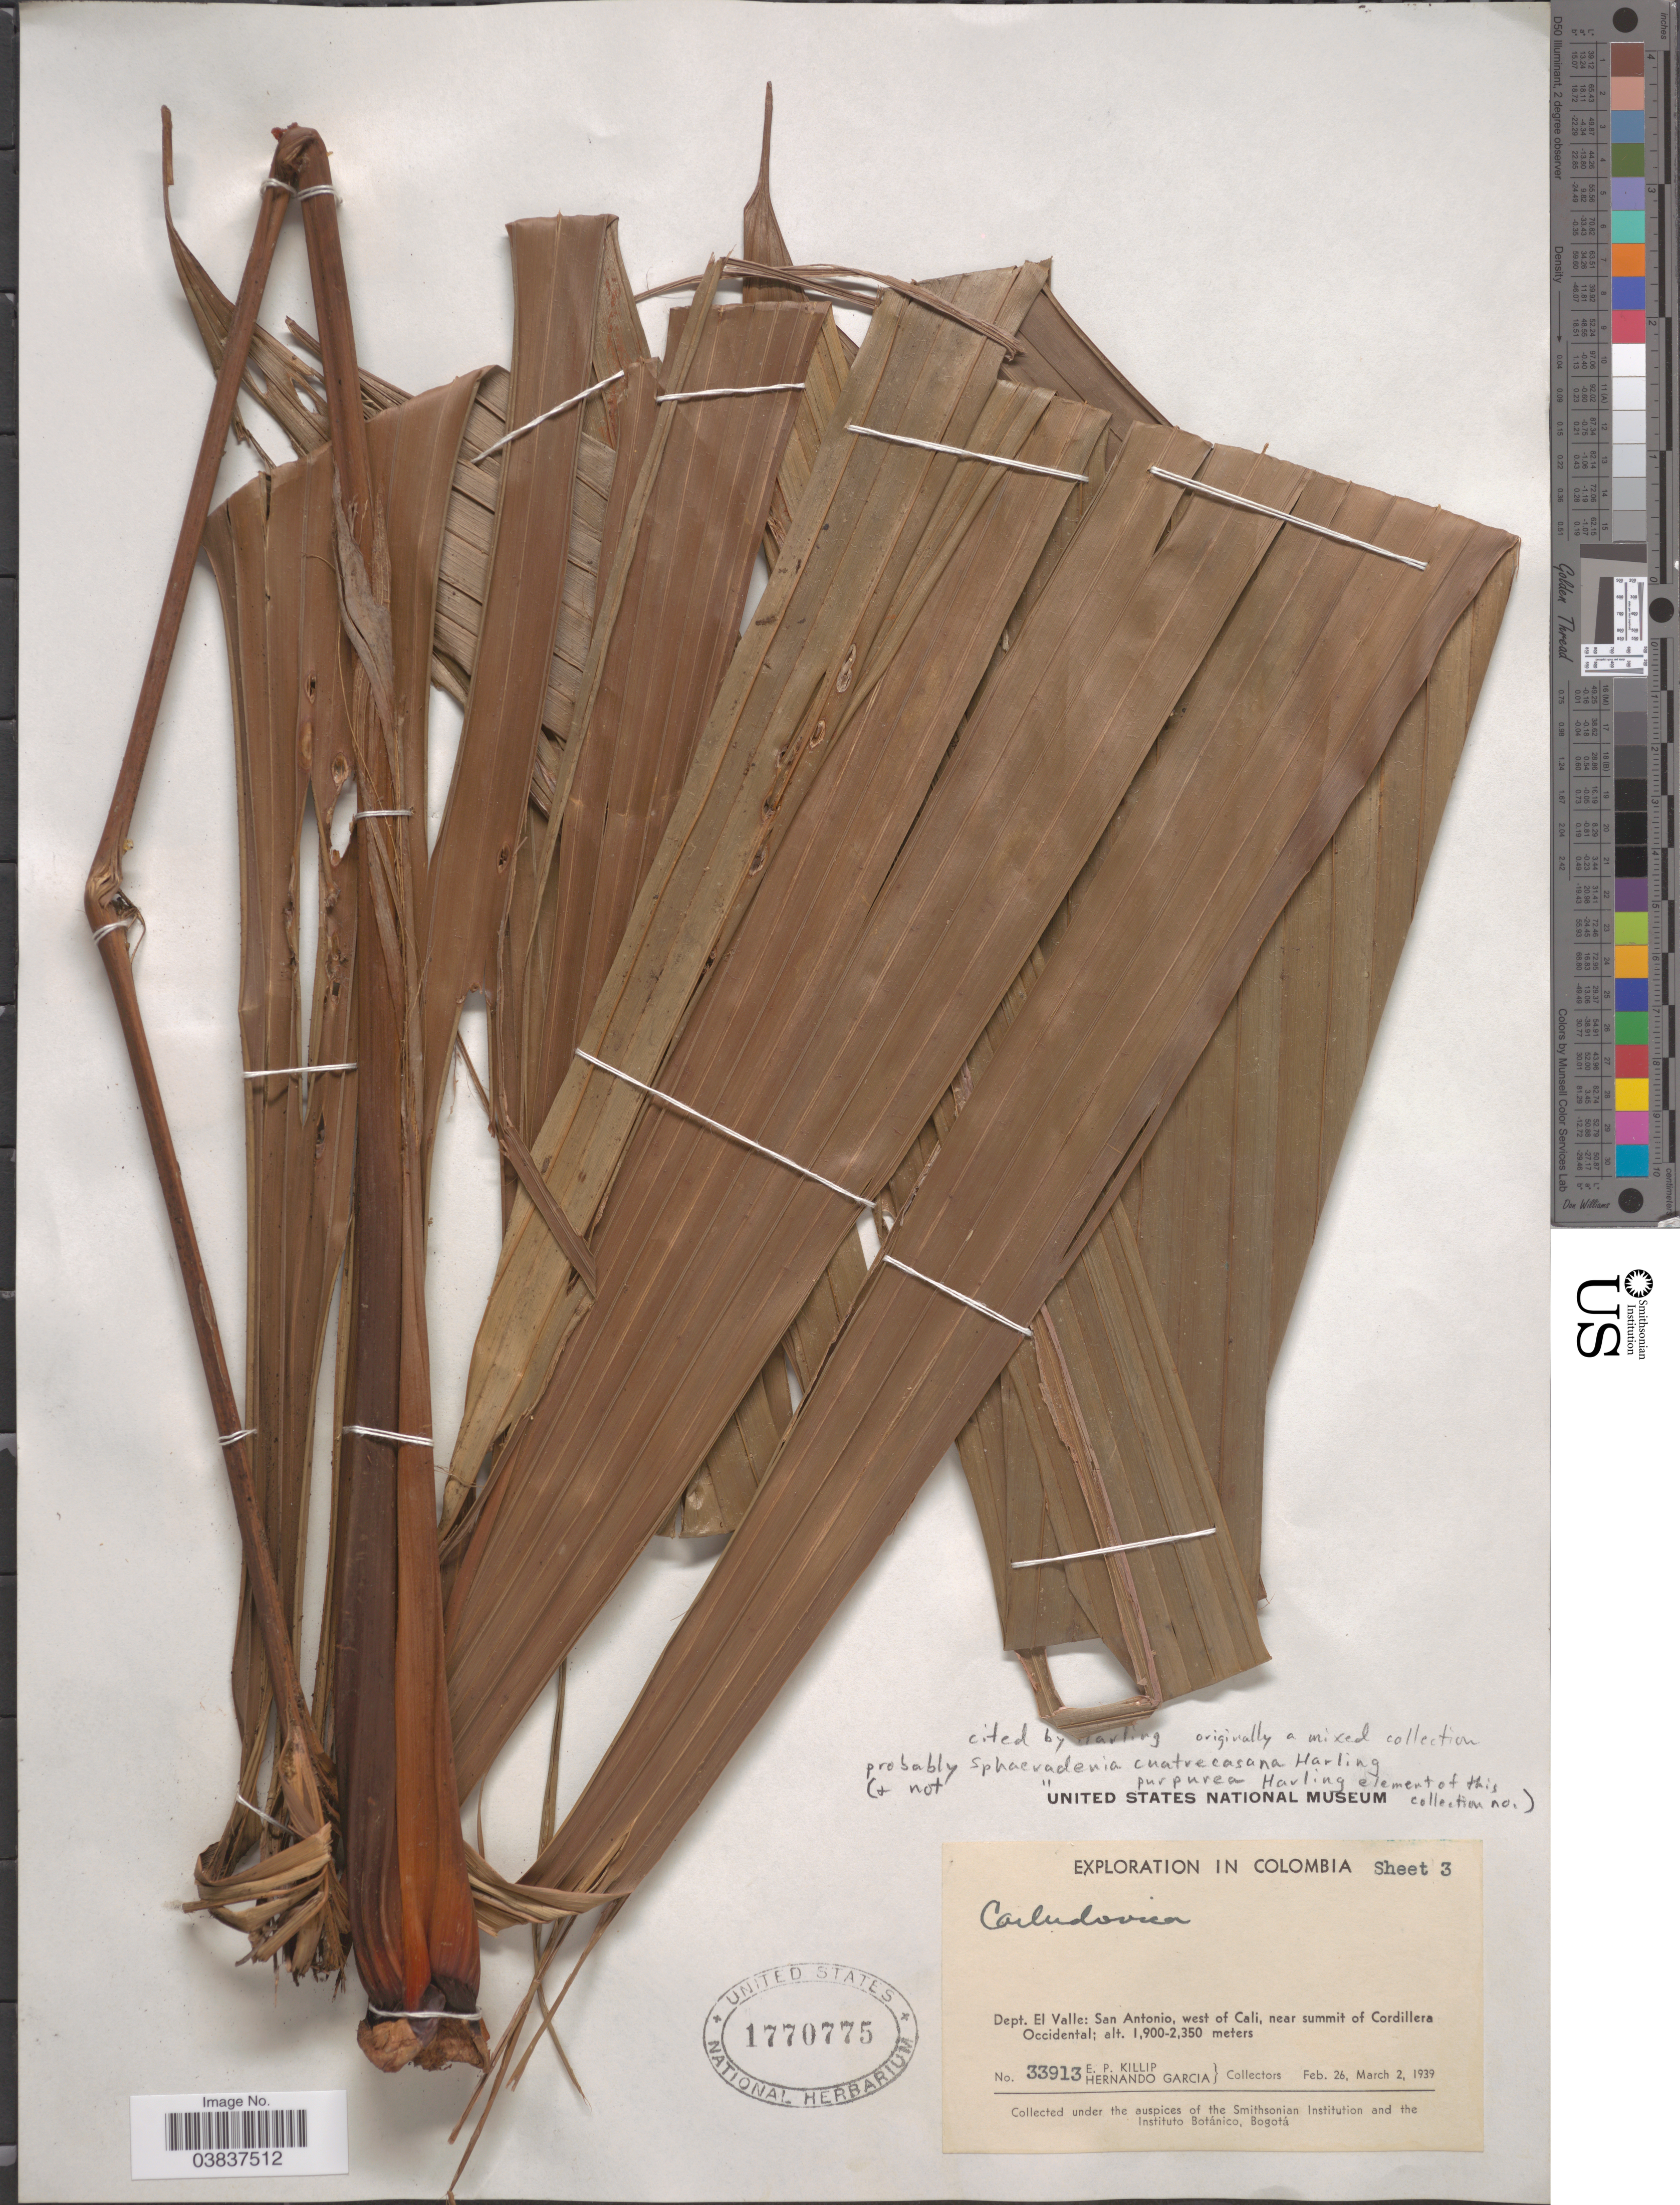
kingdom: Plantae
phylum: Tracheophyta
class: Liliopsida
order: Pandanales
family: Cyclanthaceae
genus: Sphaeradenia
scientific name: Sphaeradenia cuatrecasana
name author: Harling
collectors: E. P. Killip & H. Garcia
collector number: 33913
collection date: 1939-02-26/1939-03-02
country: Colombia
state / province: Valle del Cauca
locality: Dept. El Valle: San Antonio, west of Cali, near summit of Cordillera Occidental.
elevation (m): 1900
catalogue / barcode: US 1770775